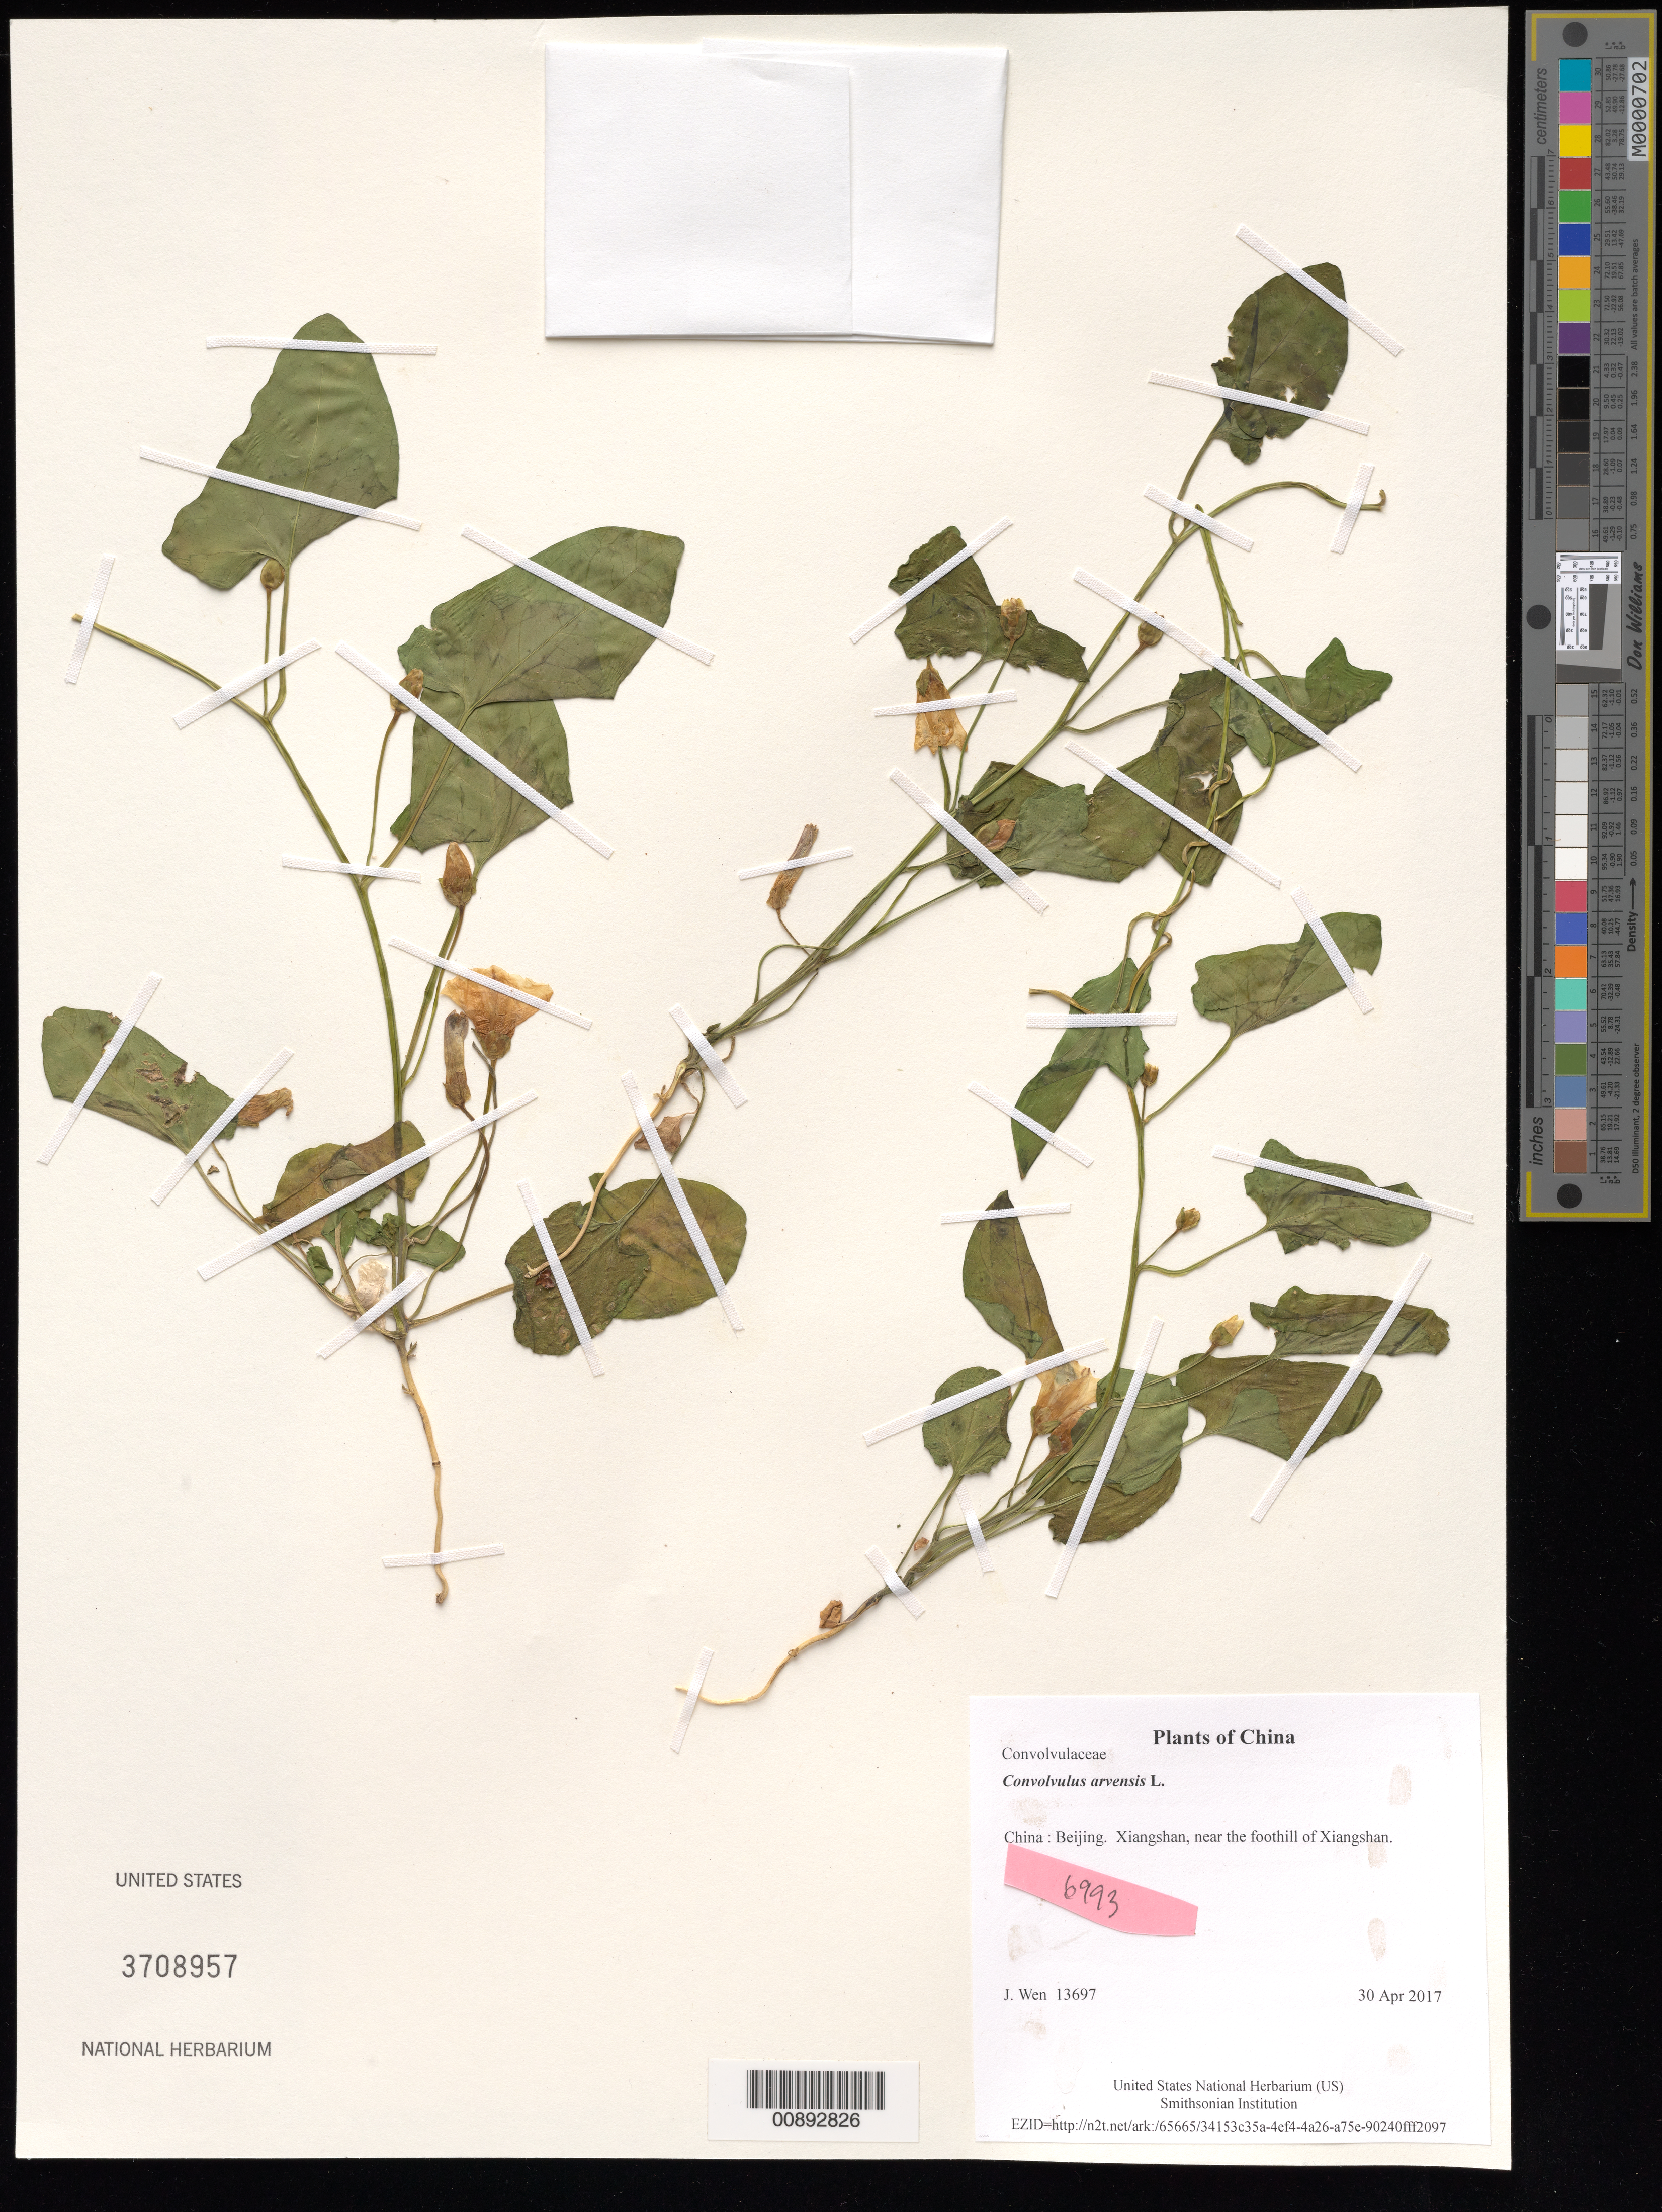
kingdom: Plantae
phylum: Tracheophyta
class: Magnoliopsida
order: Solanales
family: Convolvulaceae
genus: Convolvulus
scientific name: Convolvulus arvensis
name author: L.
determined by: Wen, Jun, (BOT), Smithsonian Institution - National Museum of Natural History (UNITED STATES)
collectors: J. Wen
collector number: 13697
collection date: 2017-04-30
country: China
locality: Beijing. Xiangshan, near the foothill of Xiangshan.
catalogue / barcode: US 3708957